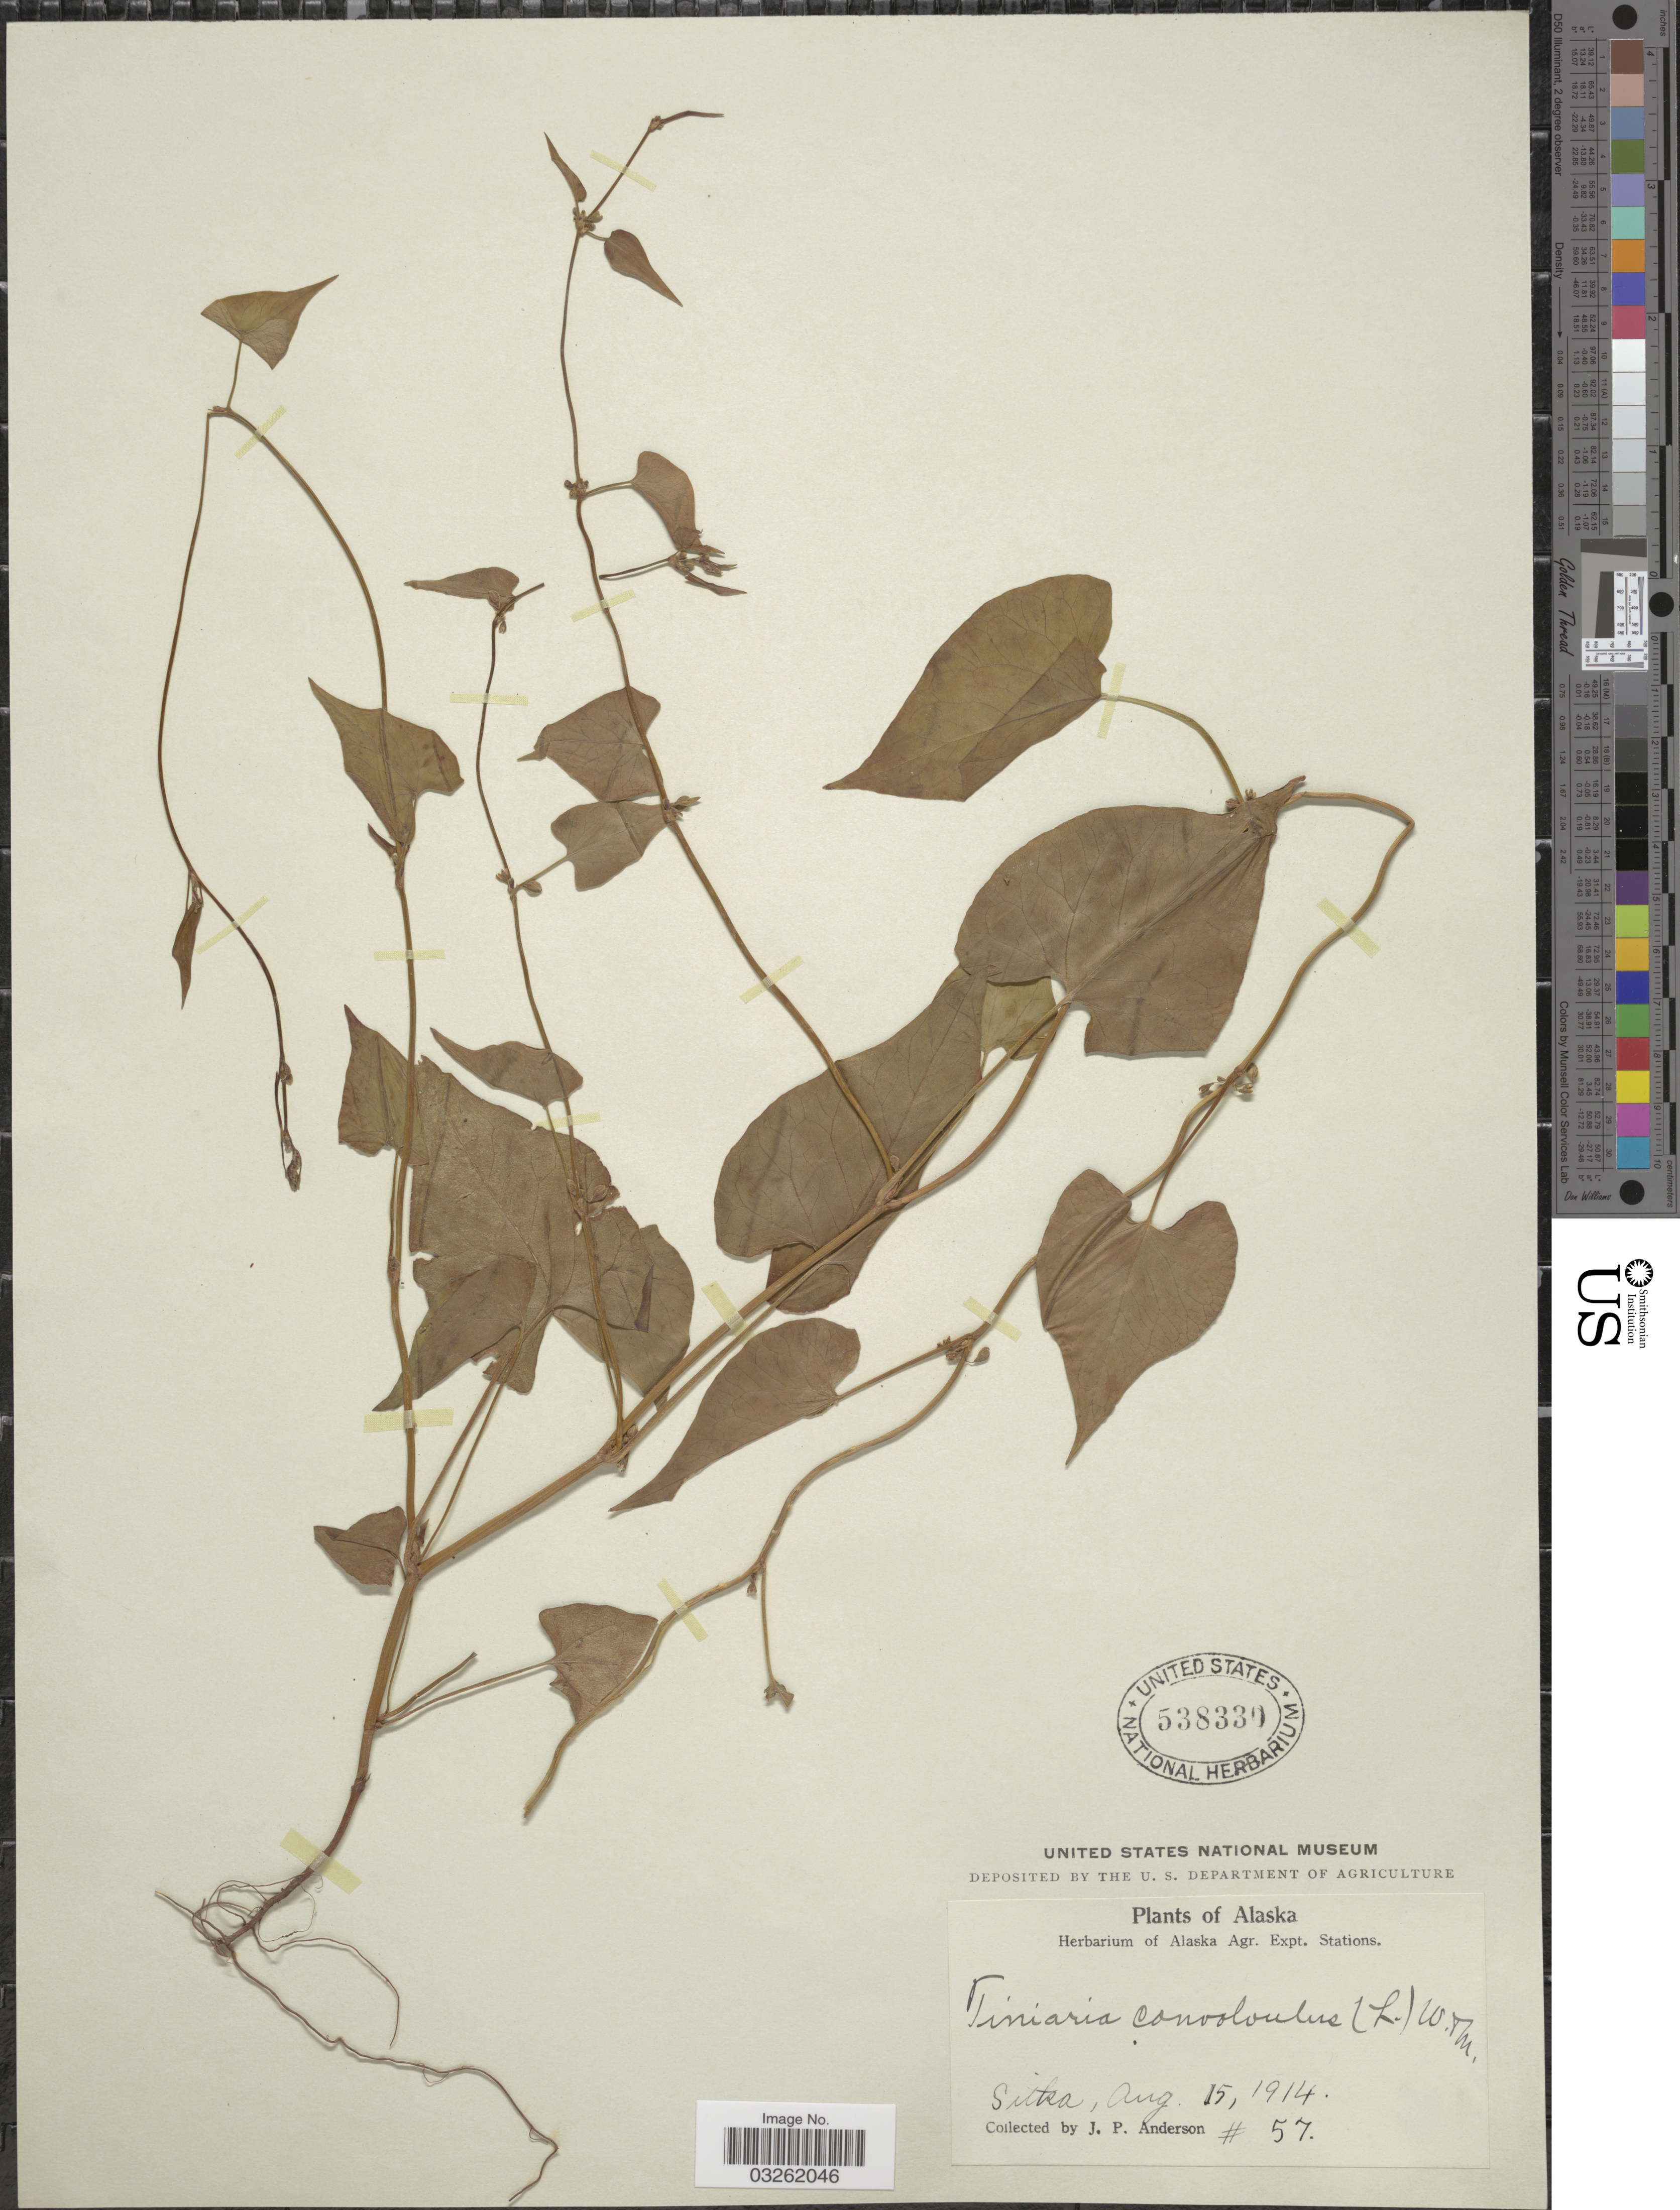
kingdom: Plantae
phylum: Tracheophyta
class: Magnoliopsida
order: Caryophyllales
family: Polygonaceae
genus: Fallopia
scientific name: Fallopia convolvulus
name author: (L.) Á. Löve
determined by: Strong, M. T., (US), Smithsonian Institution - National Museum of Natural History (UNITED STATES)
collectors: J. P. Anderson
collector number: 57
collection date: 1914-08-15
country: United States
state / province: Alaska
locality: Sitka.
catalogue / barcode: US 538330